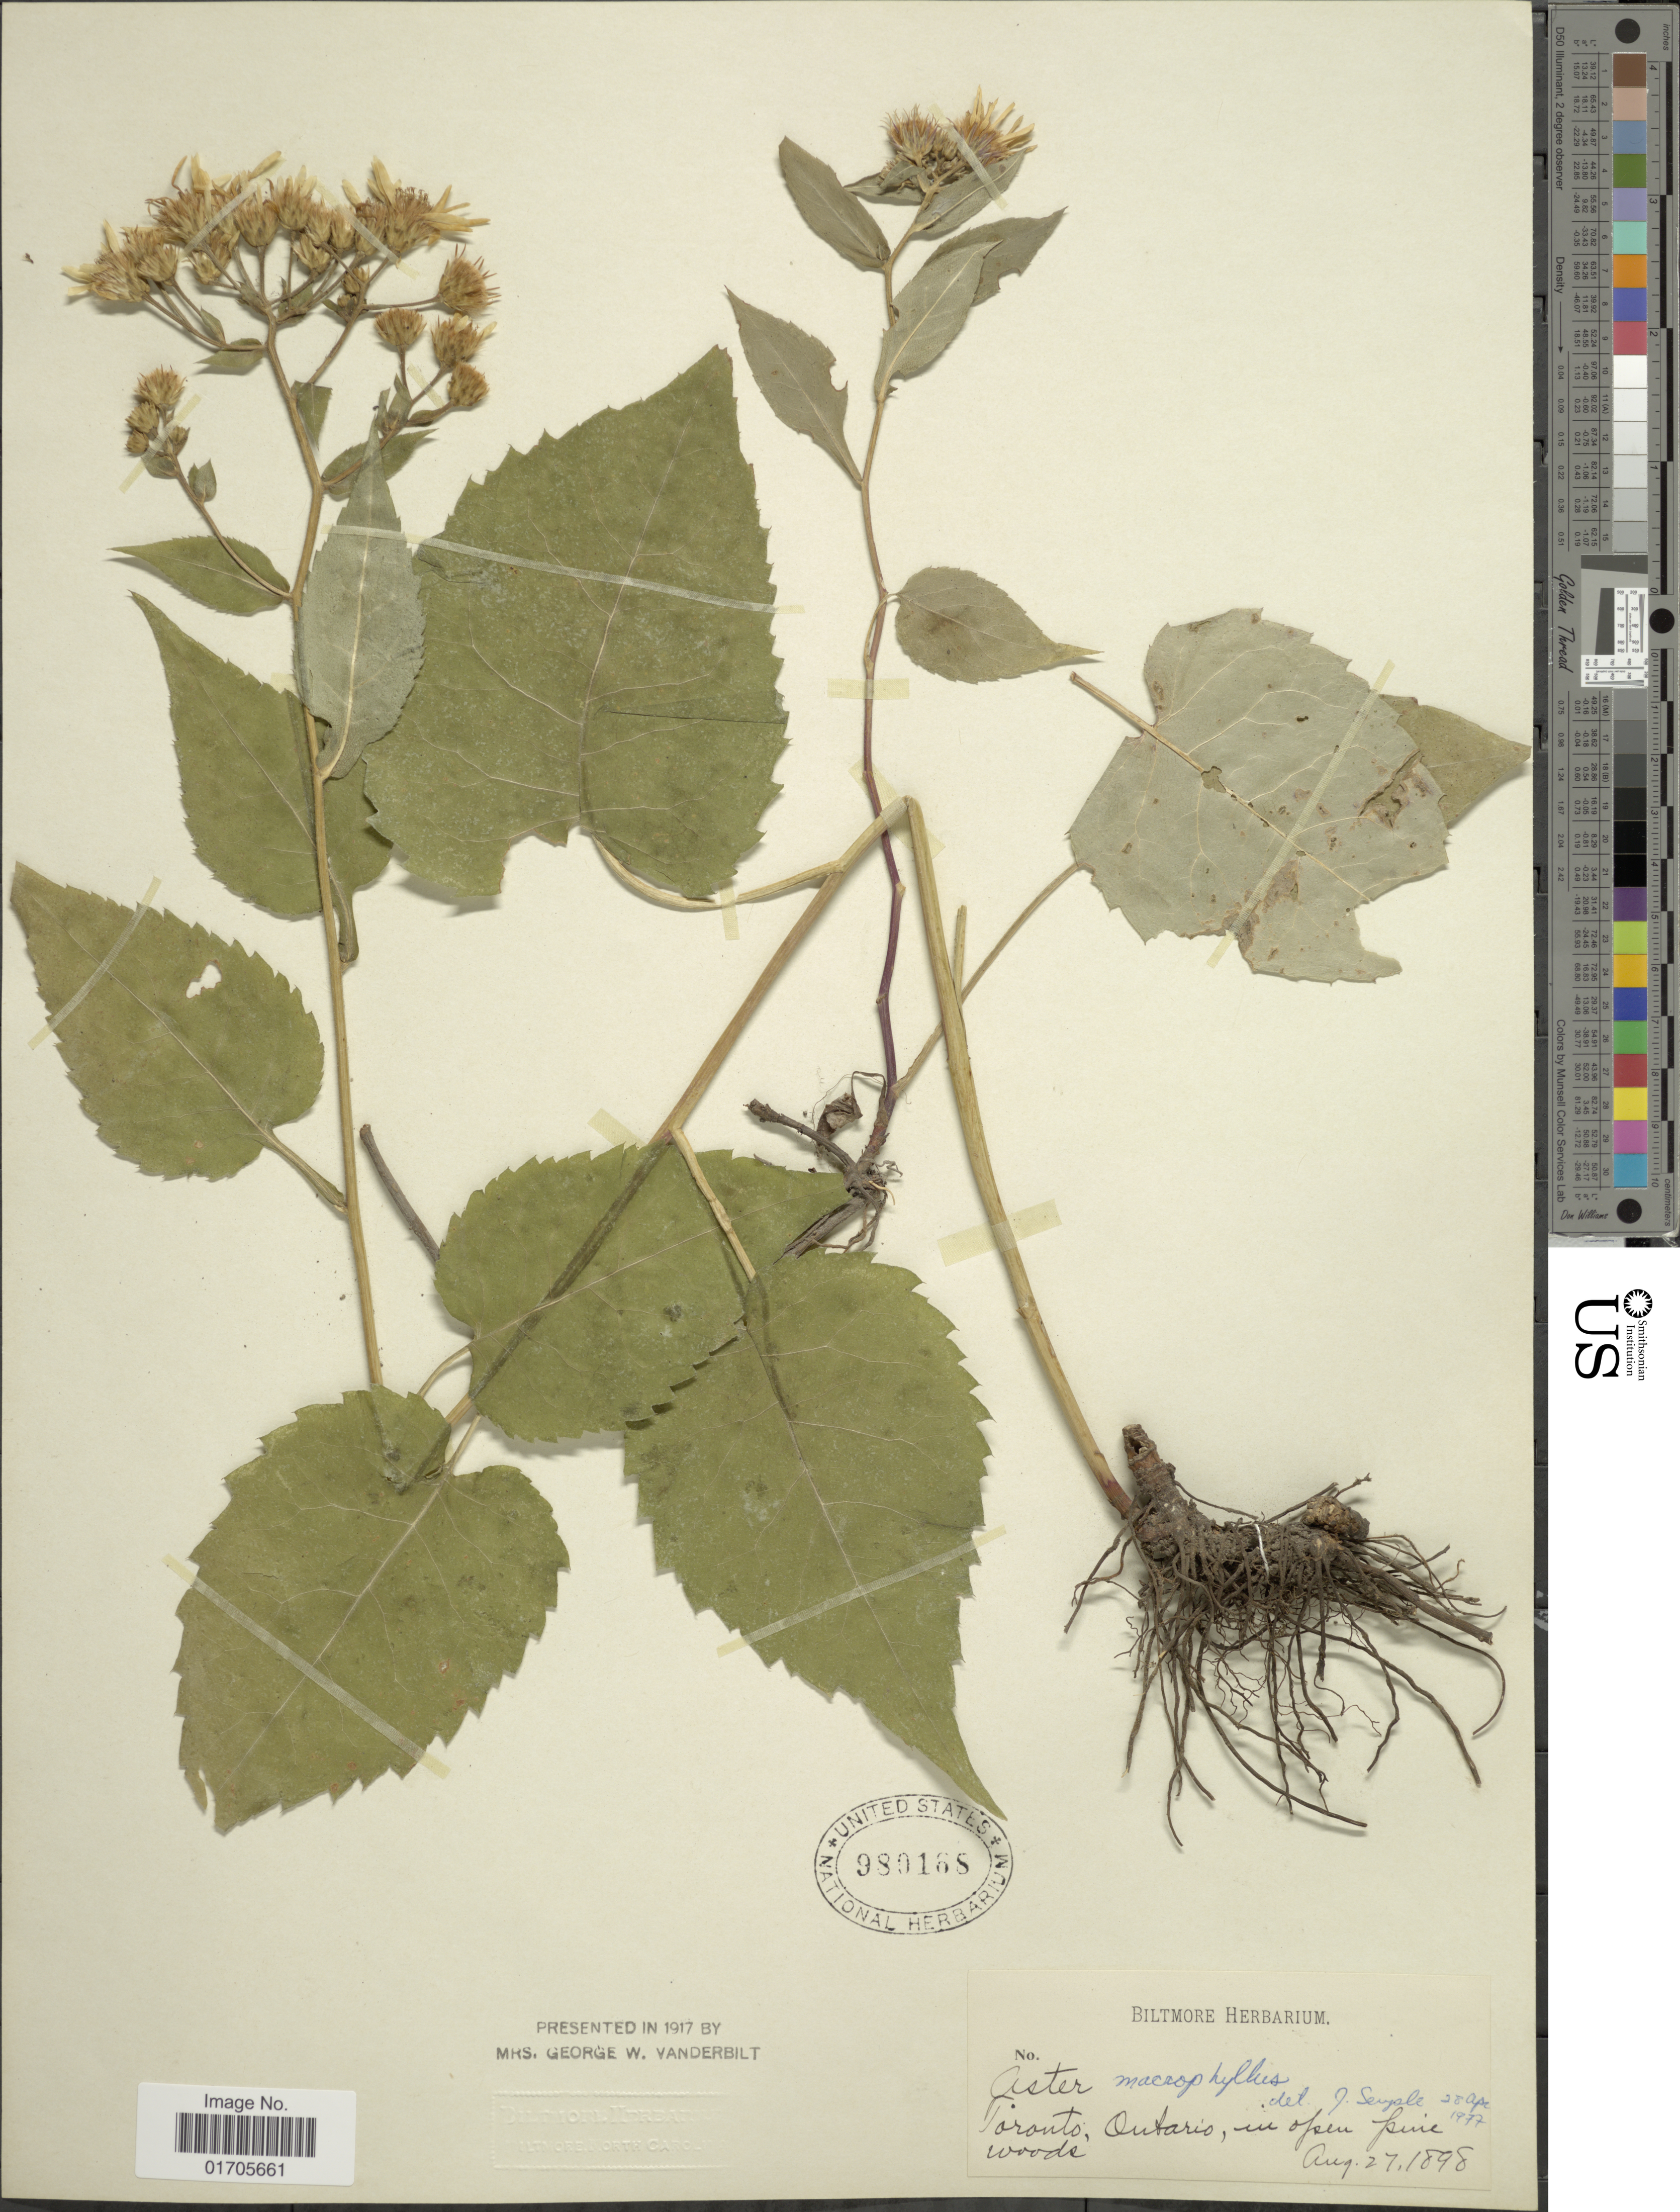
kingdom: Plantae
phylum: Tracheophyta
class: Magnoliopsida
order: Asterales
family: Asteraceae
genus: Eurybia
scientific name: Eurybia macrophylla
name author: (L.) Cass.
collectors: ex herb. Biltmore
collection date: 1898-08-27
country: Canada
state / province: Ontario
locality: Toronto, Ontario, in open pine woods.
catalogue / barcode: US 980168